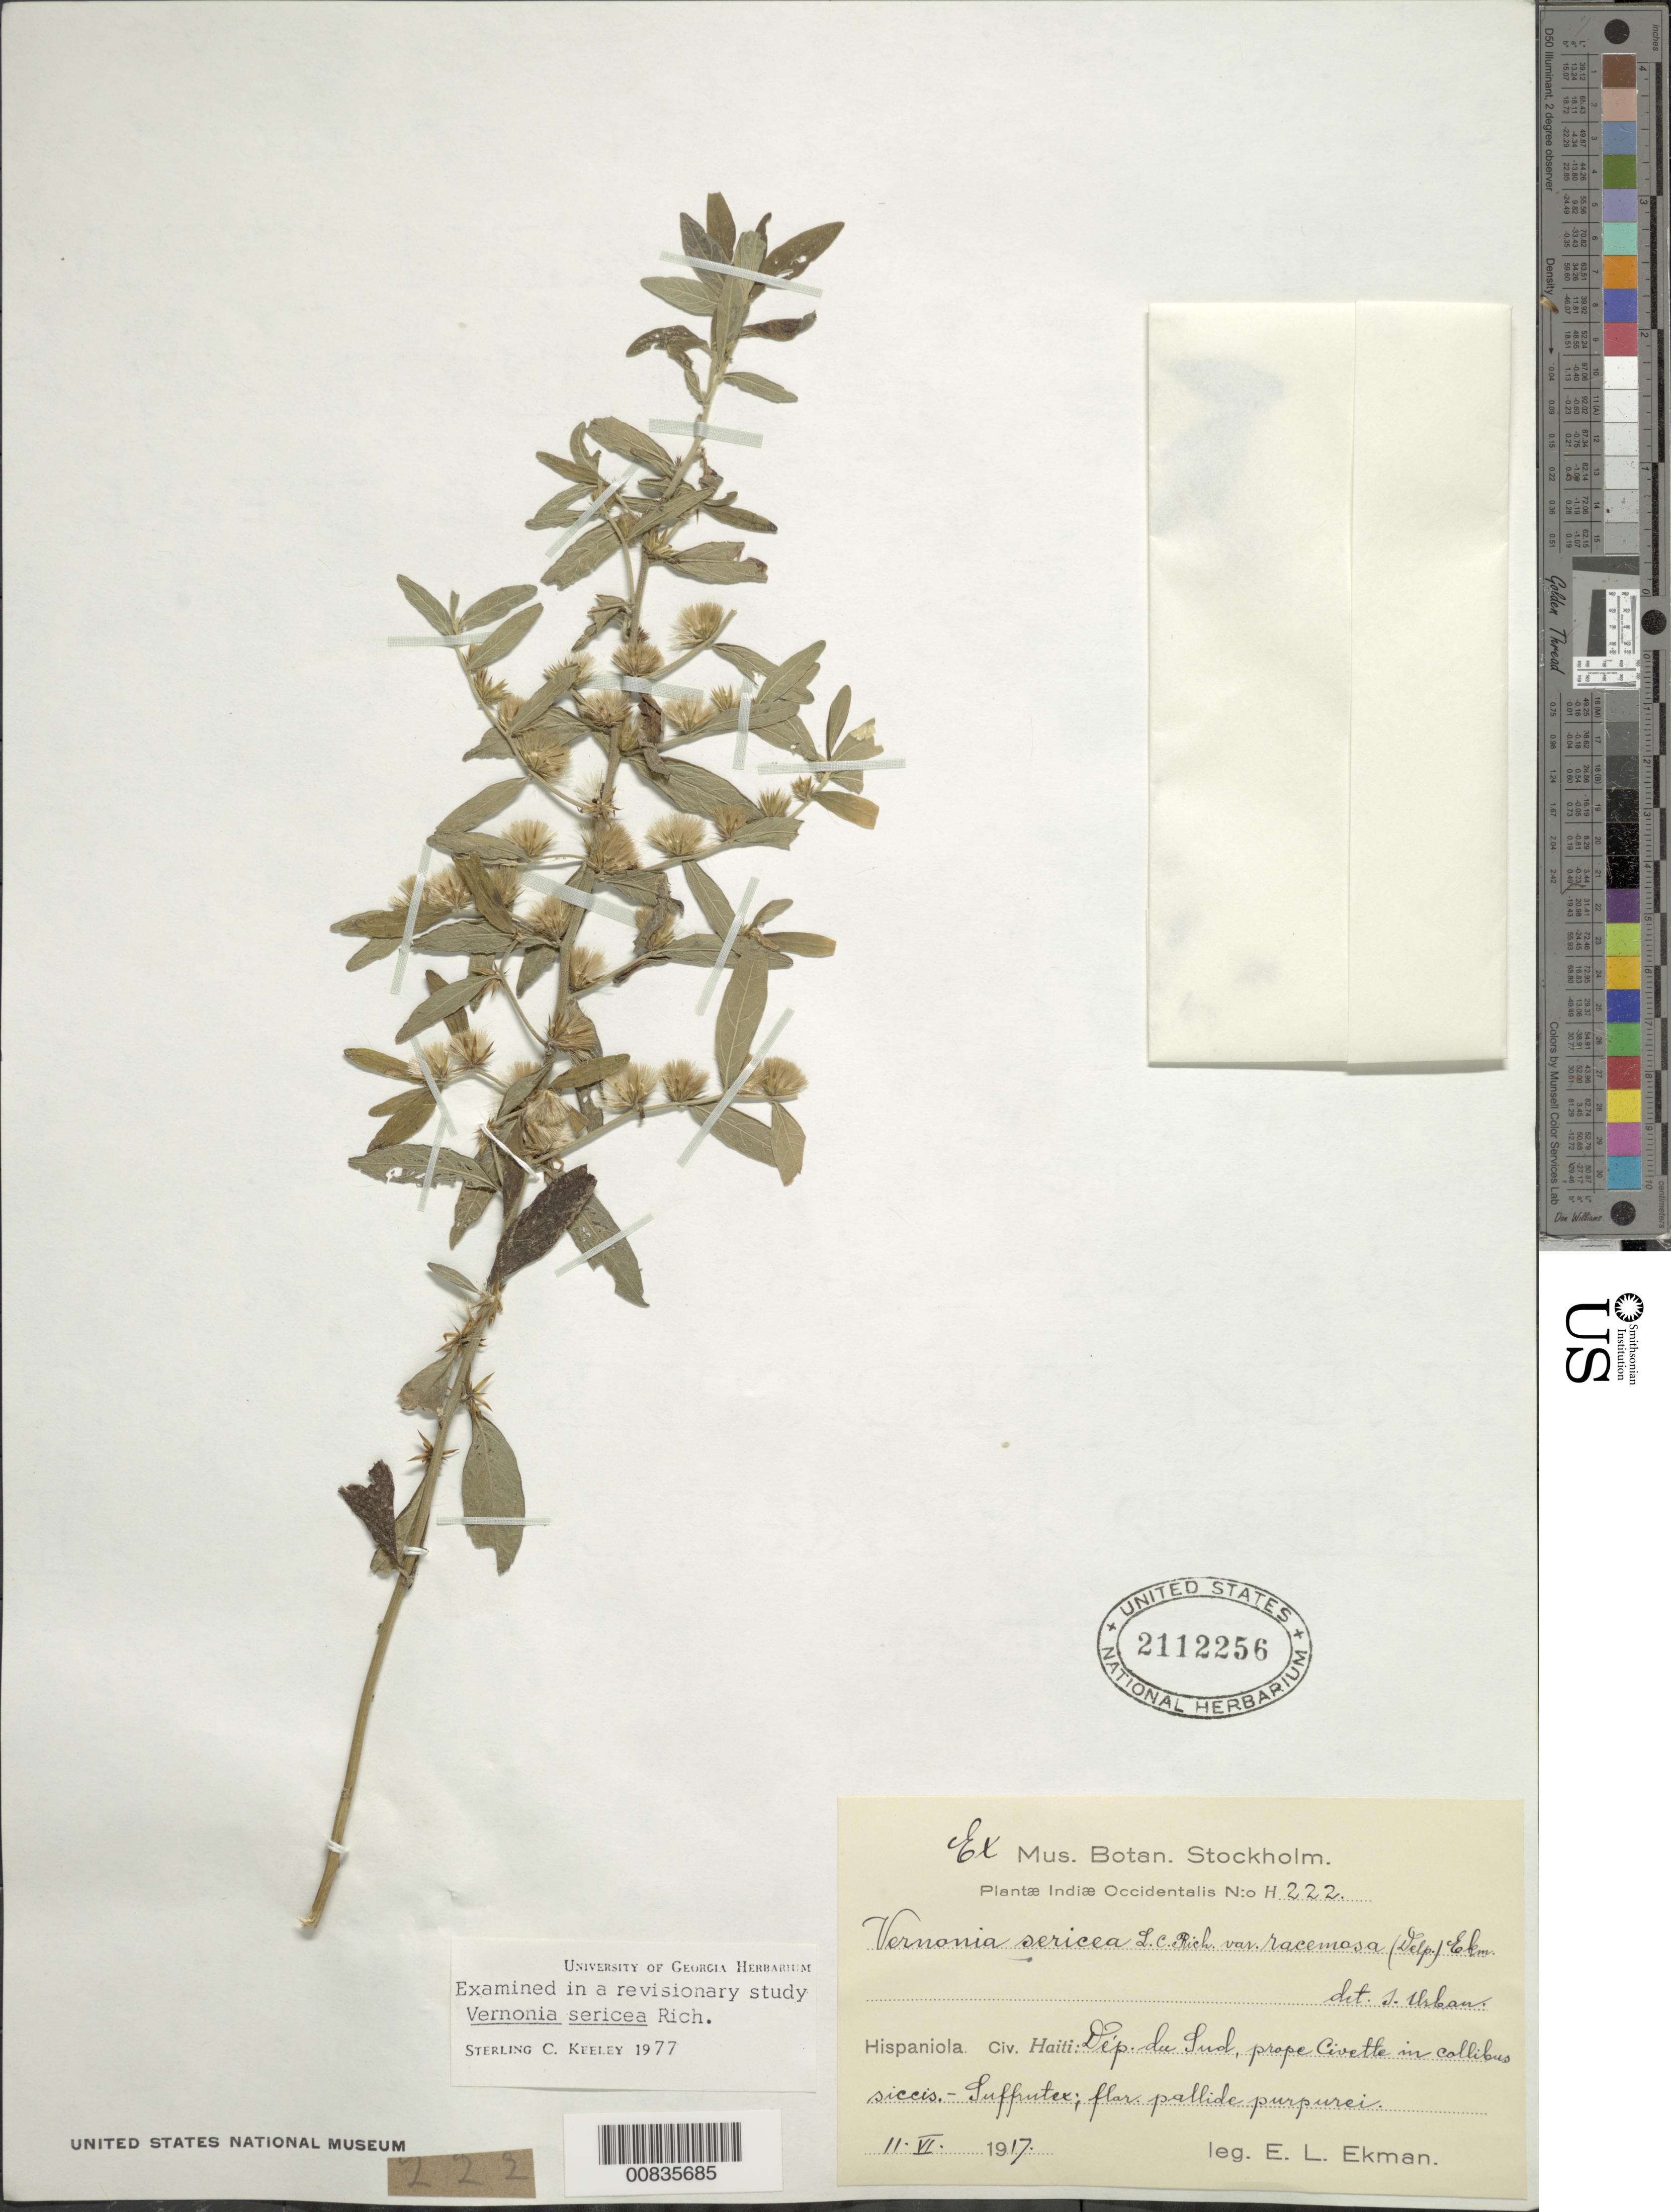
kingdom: Plantae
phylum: Tracheophyta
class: Magnoliopsida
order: Asterales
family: Asteraceae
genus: Lepidaploa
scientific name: Lepidaploa sericea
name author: (Rich.) H. Rob.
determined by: Keeley, S. C.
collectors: E. L. Ekman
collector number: H 222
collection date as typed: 11 Jun 1917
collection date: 1917-06-11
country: Haiti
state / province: Sud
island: Hispaniola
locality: Civette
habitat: In collibus siccis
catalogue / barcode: US 2112256